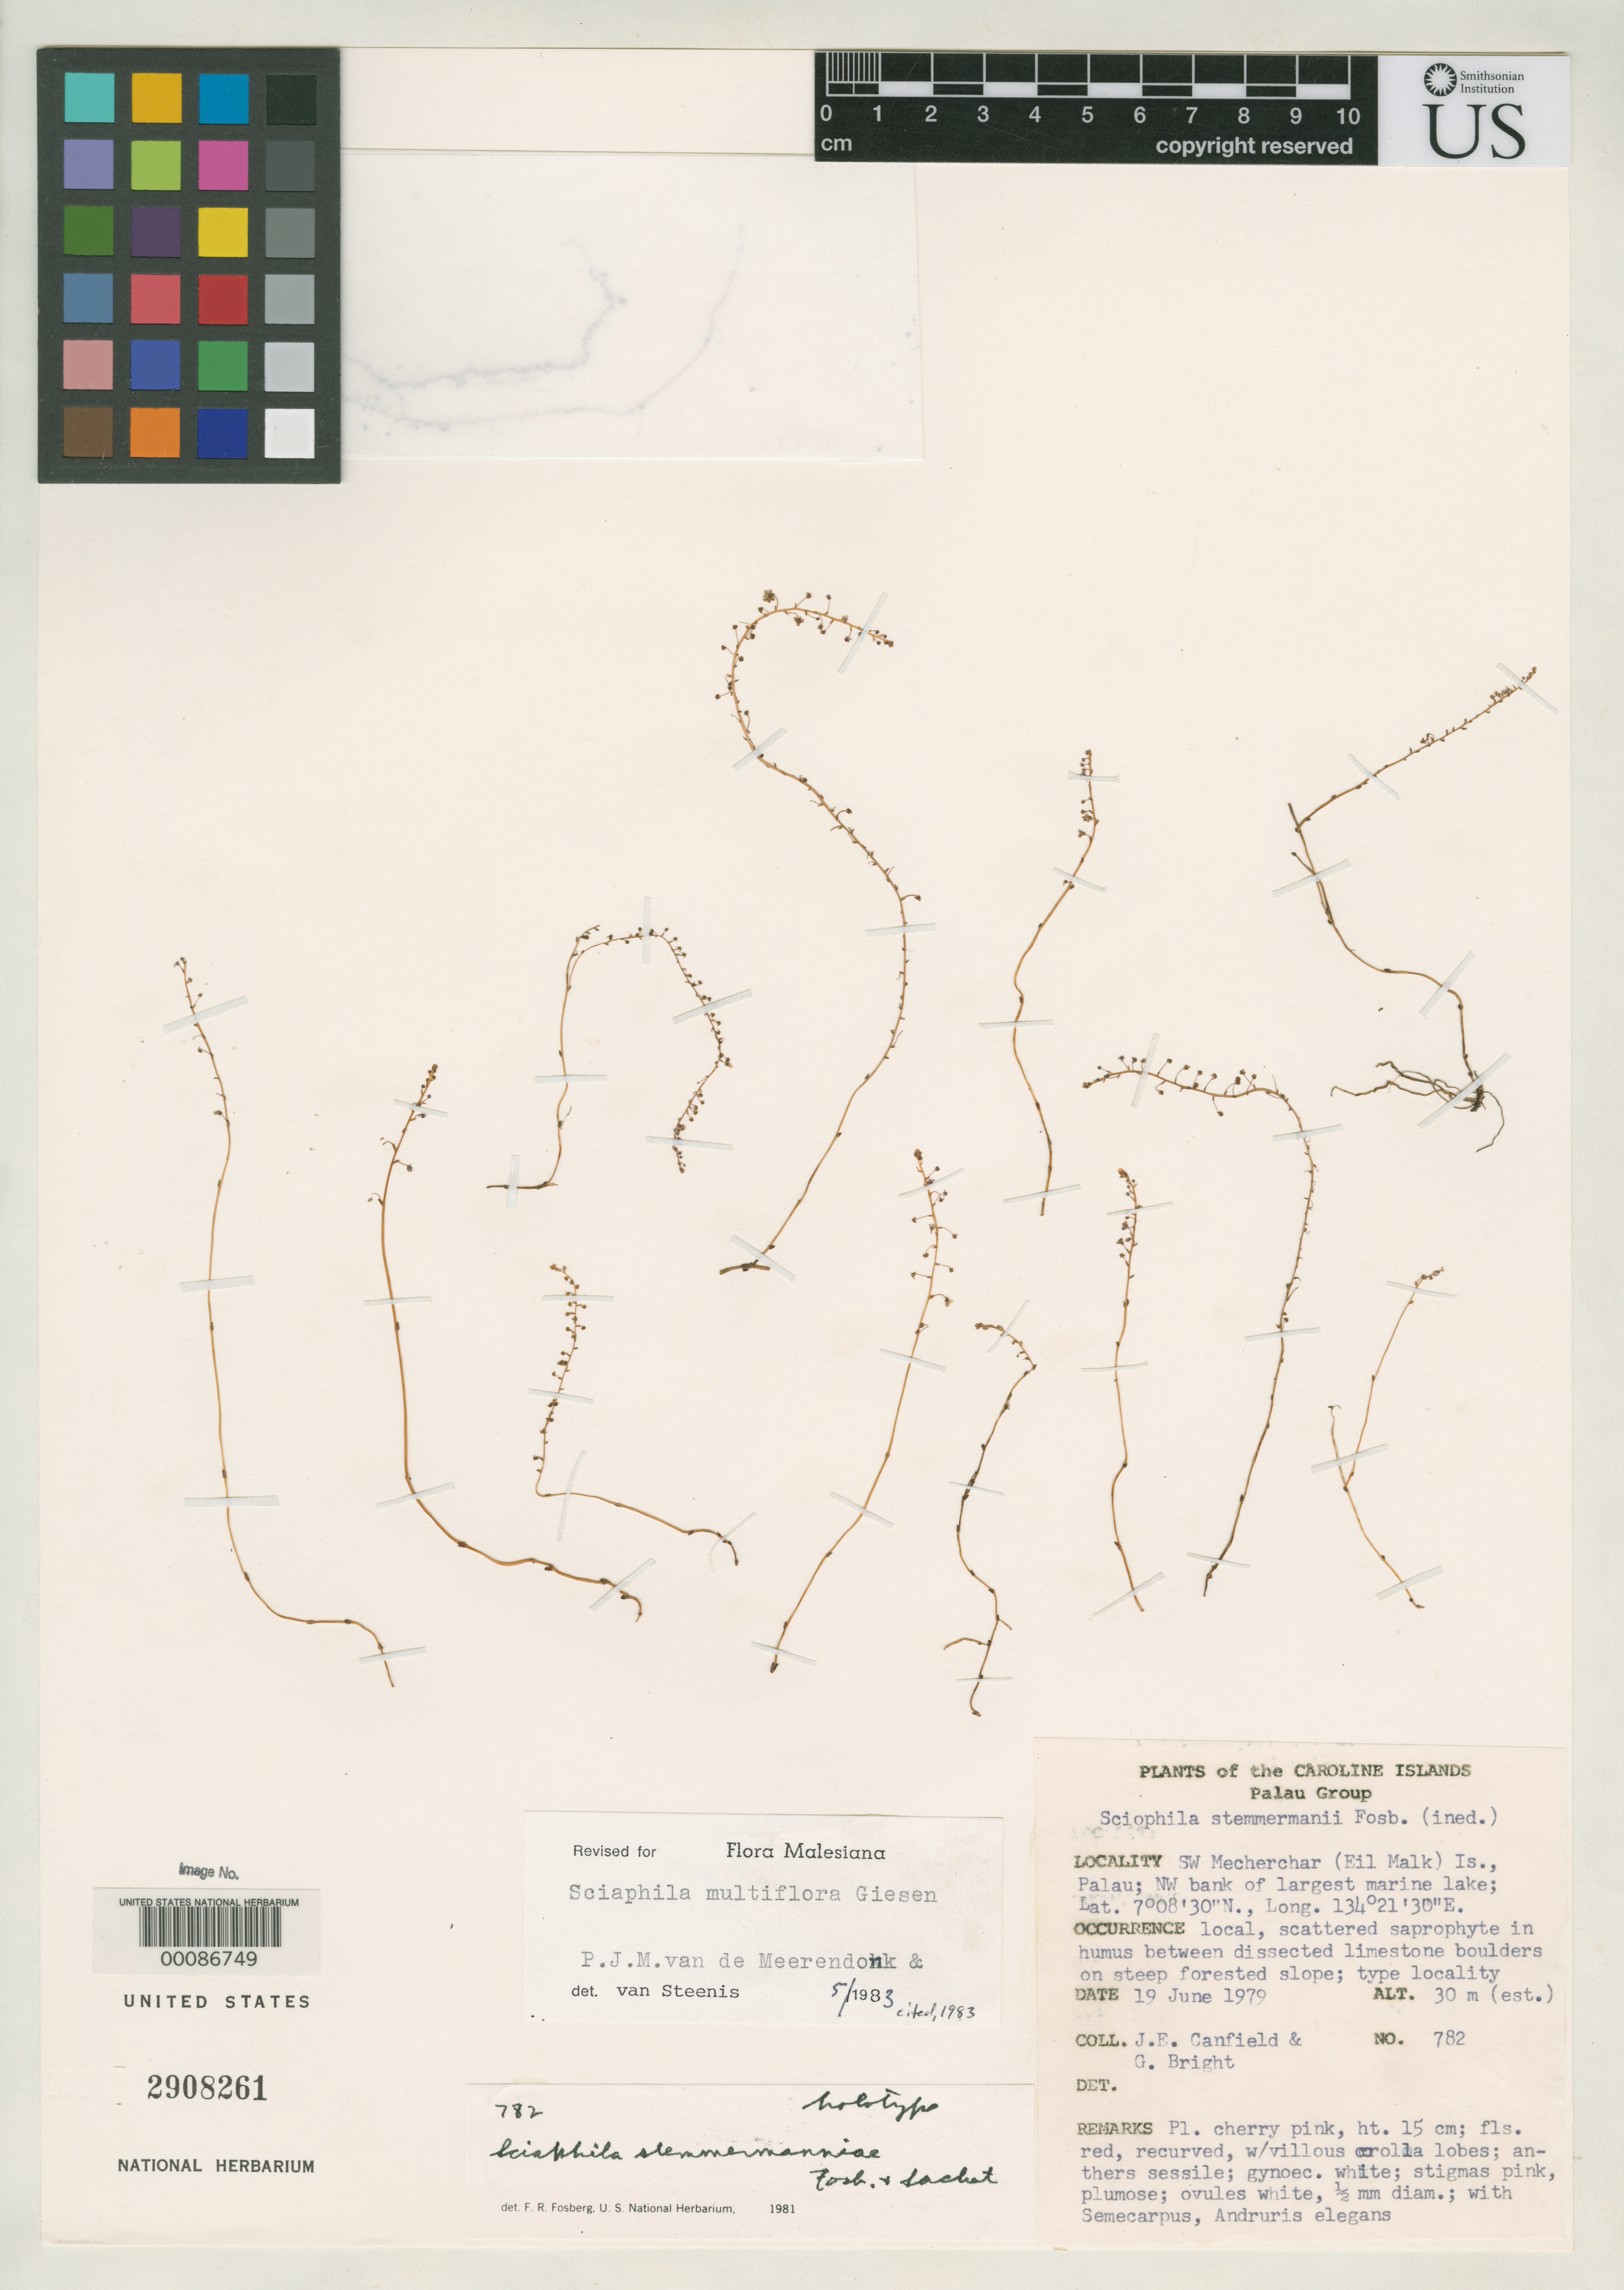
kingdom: Plantae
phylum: Tracheophyta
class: Liliopsida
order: Pandanales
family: Triuridaceae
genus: Sciaphila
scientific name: Sciaphila stemmermanniae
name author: Fosberg & Sachet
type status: Holotype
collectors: J. E. Canfield & G. Bright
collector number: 782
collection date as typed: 19 Jun 1979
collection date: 1979-06-19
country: Palau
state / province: Koror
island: Mecherchar (Eil Malk)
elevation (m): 30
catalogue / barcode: US 2908261